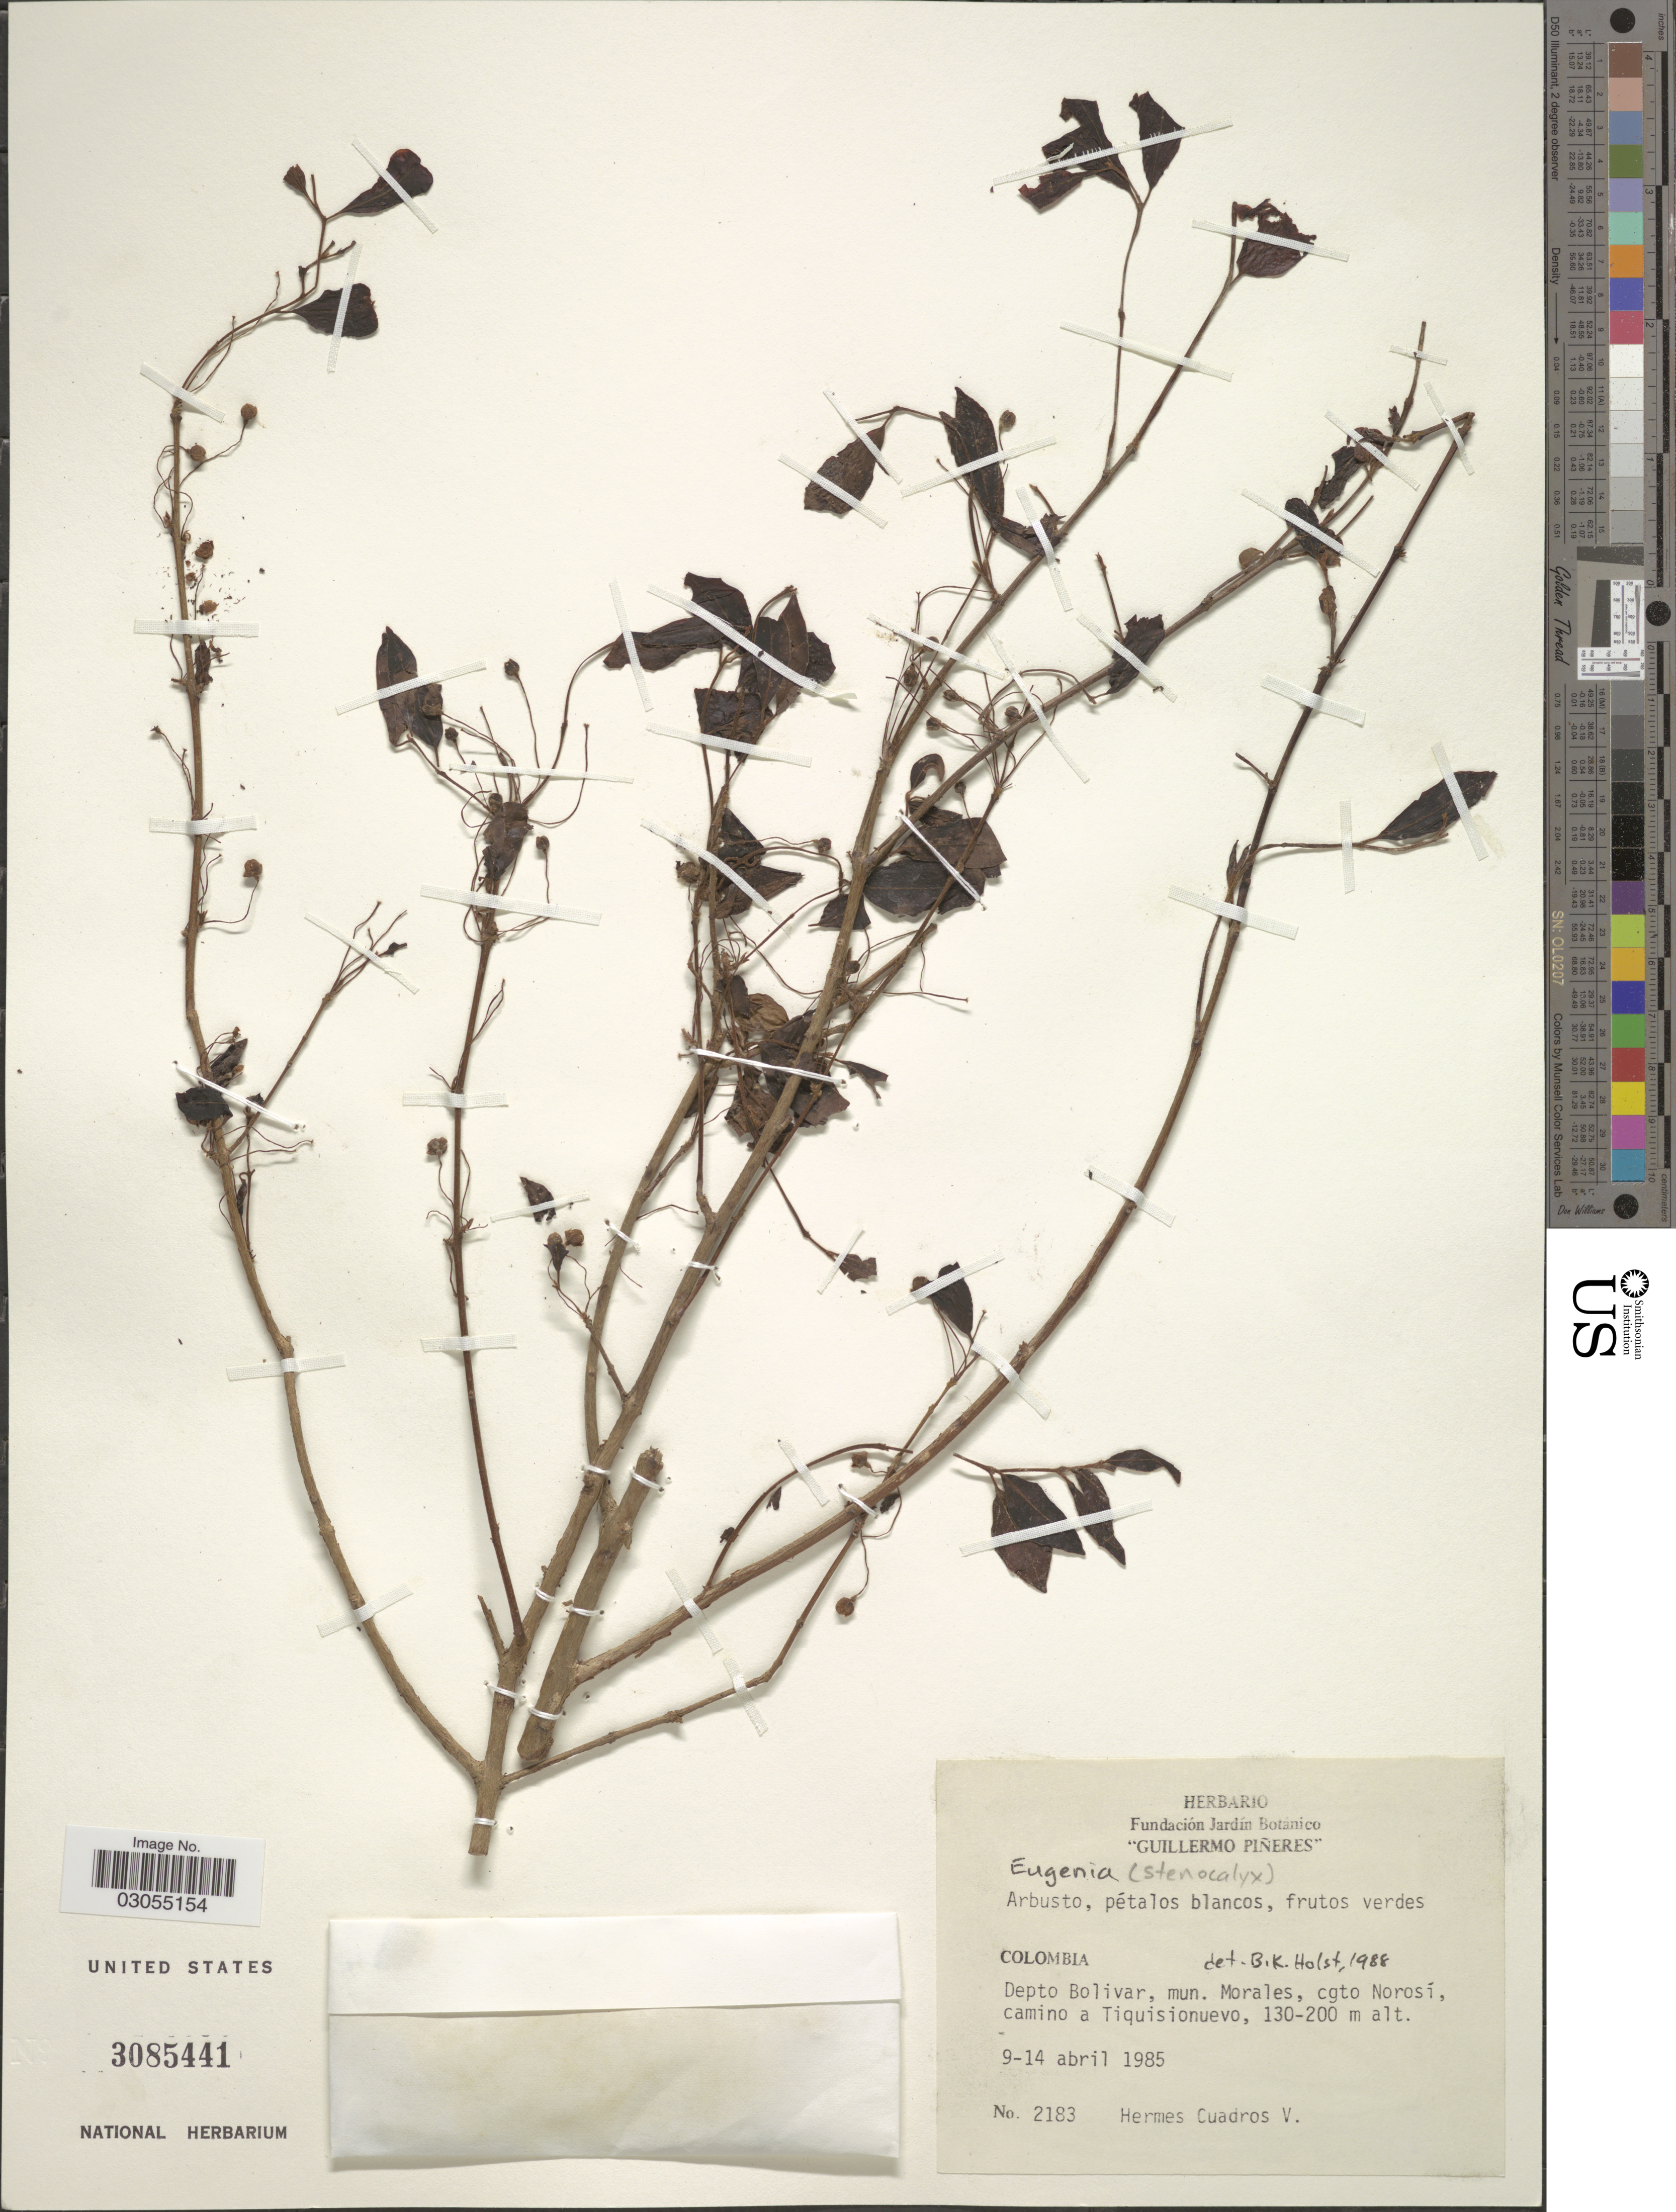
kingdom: Plantae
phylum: Tracheophyta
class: Magnoliopsida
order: Myrtales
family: Myrtaceae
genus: Eugenia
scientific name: Eugenia sp.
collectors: H. Cuadros V.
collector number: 2183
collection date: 1985-04-09/1985-04-14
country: Colombia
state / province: Bolívar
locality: Depto Bolivar, mun. Morales, cgto Norosí, camino a Tiquisionuevo.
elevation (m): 130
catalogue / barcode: US 3085441